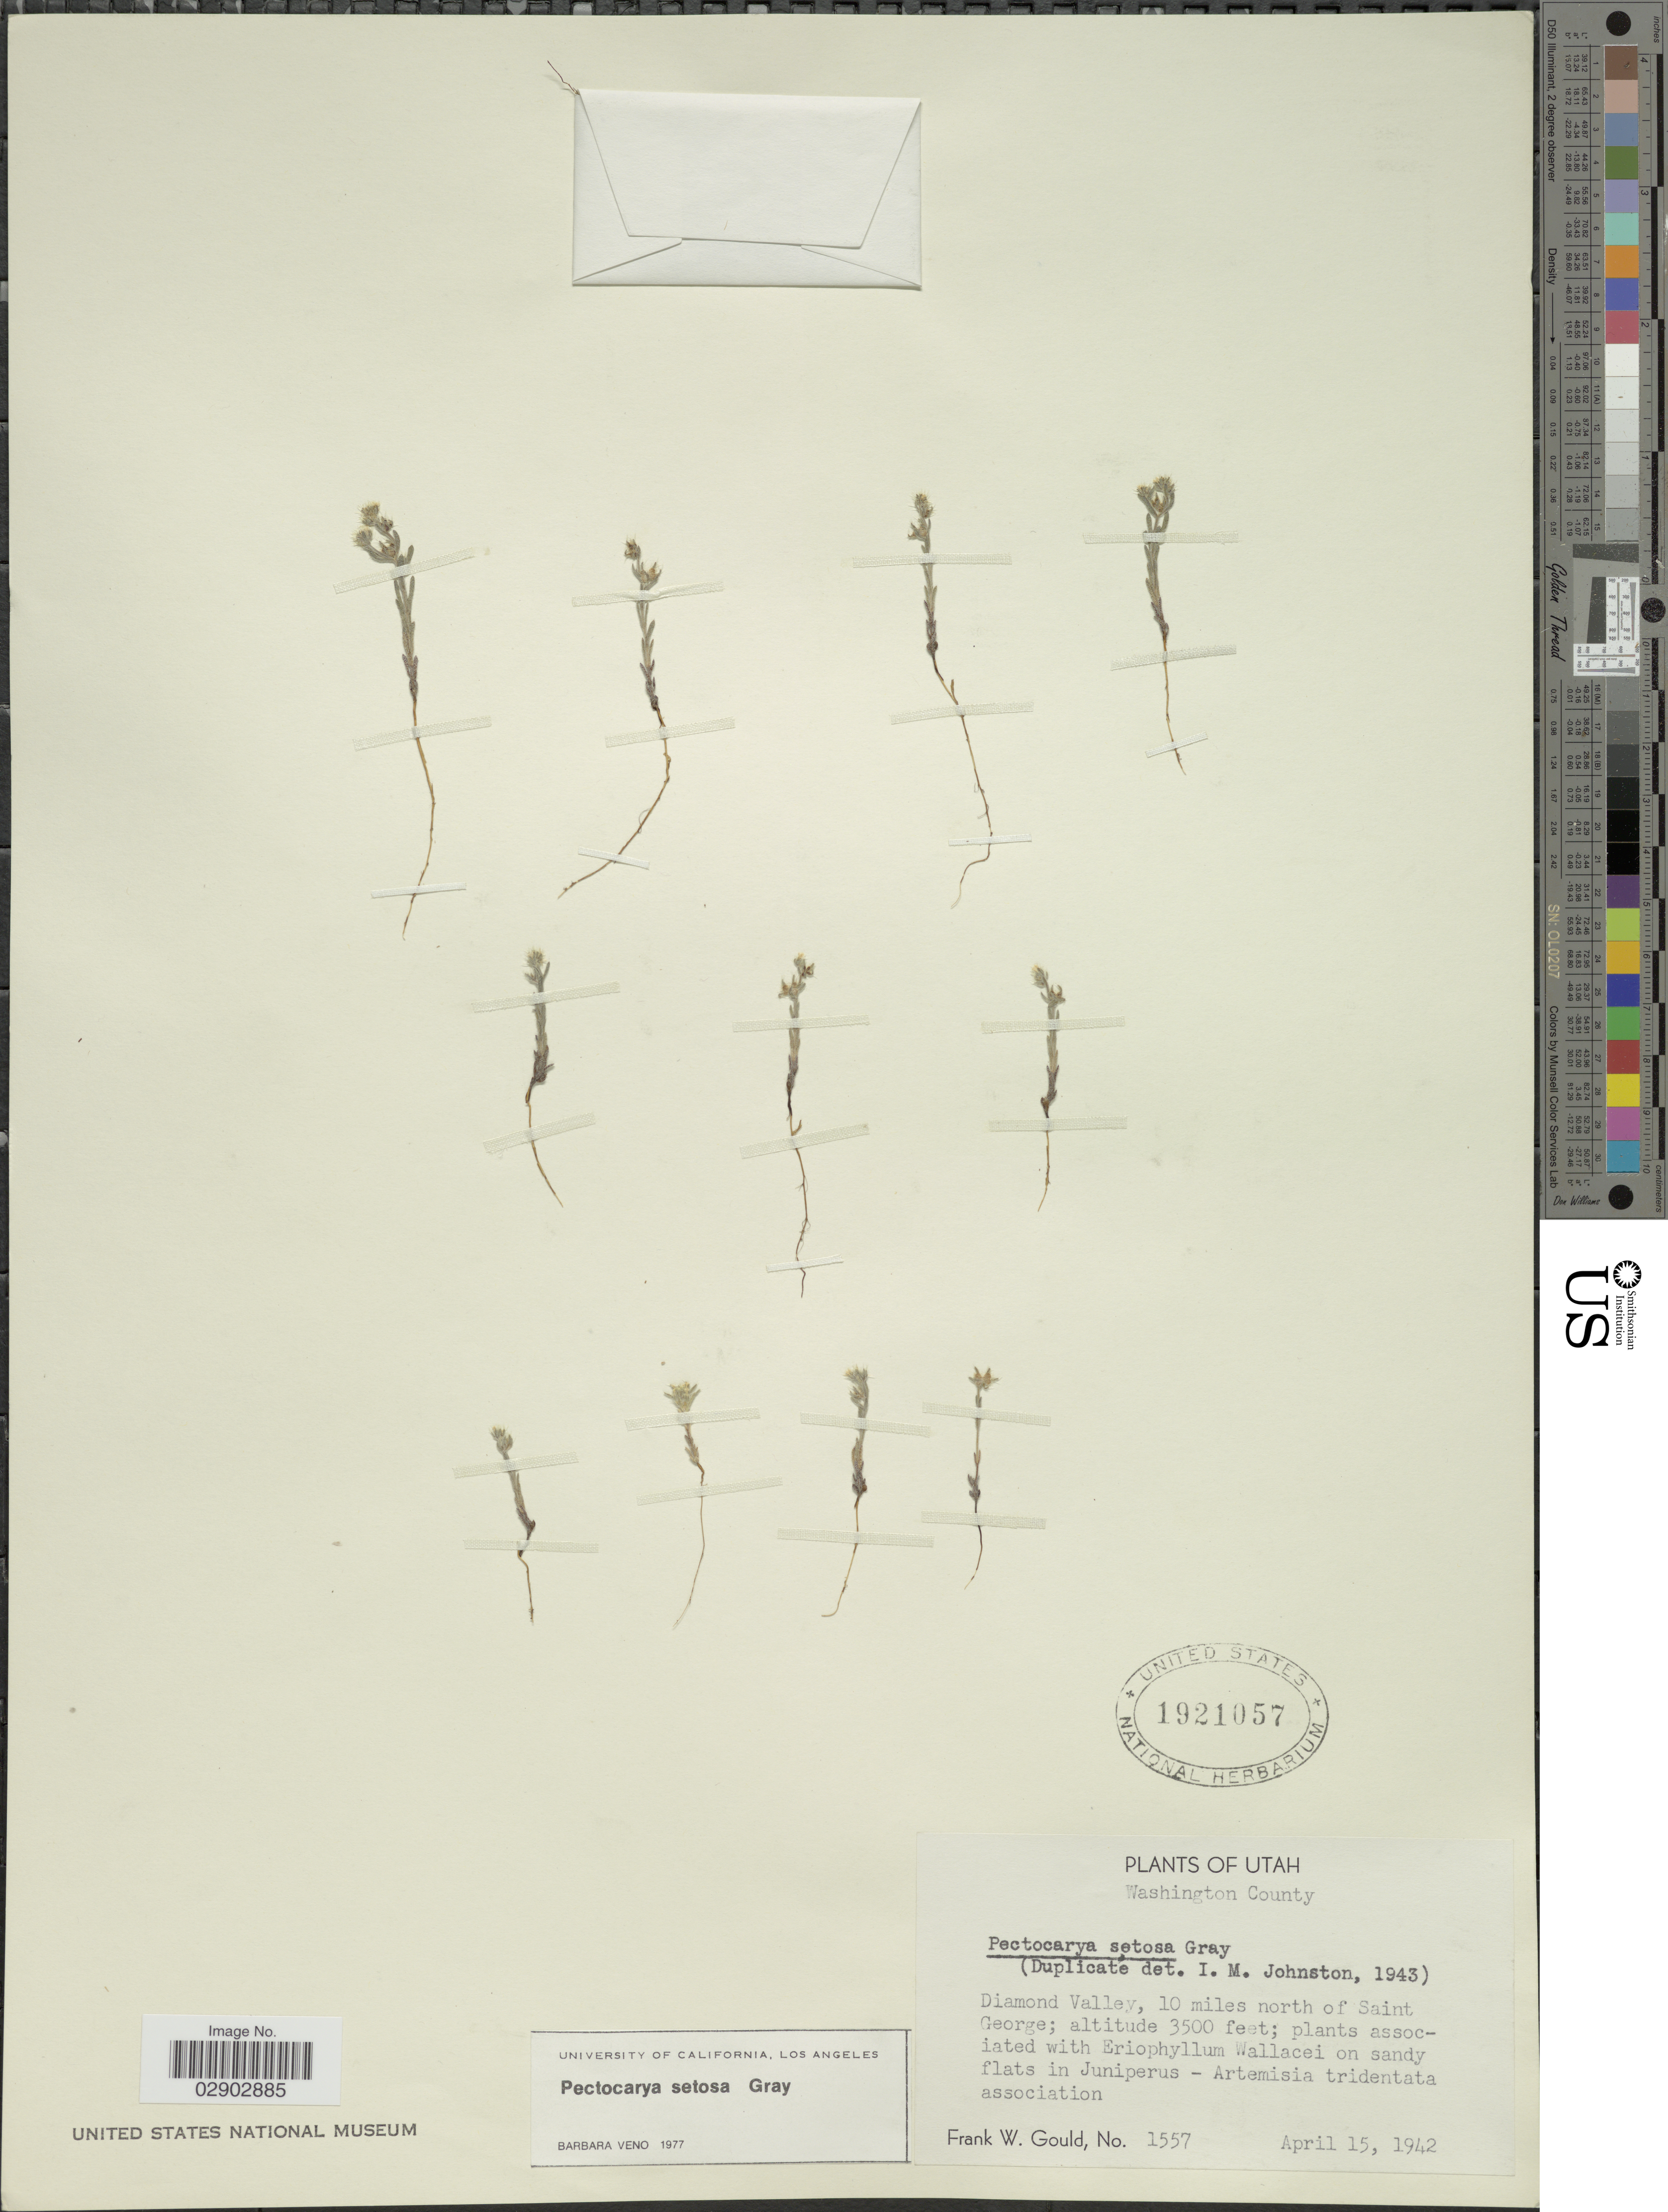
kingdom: Plantae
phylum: Tracheophyta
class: Magnoliopsida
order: Boraginales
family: Boraginaceae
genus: Pectocarya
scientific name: Pectocarya setosa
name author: A. Gray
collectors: F. W. Gould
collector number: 1557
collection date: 1942-04-15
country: United States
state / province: Utah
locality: Washington County. Diamond Valley, 10 miles north of Saint George.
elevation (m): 1067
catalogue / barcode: US 1921057